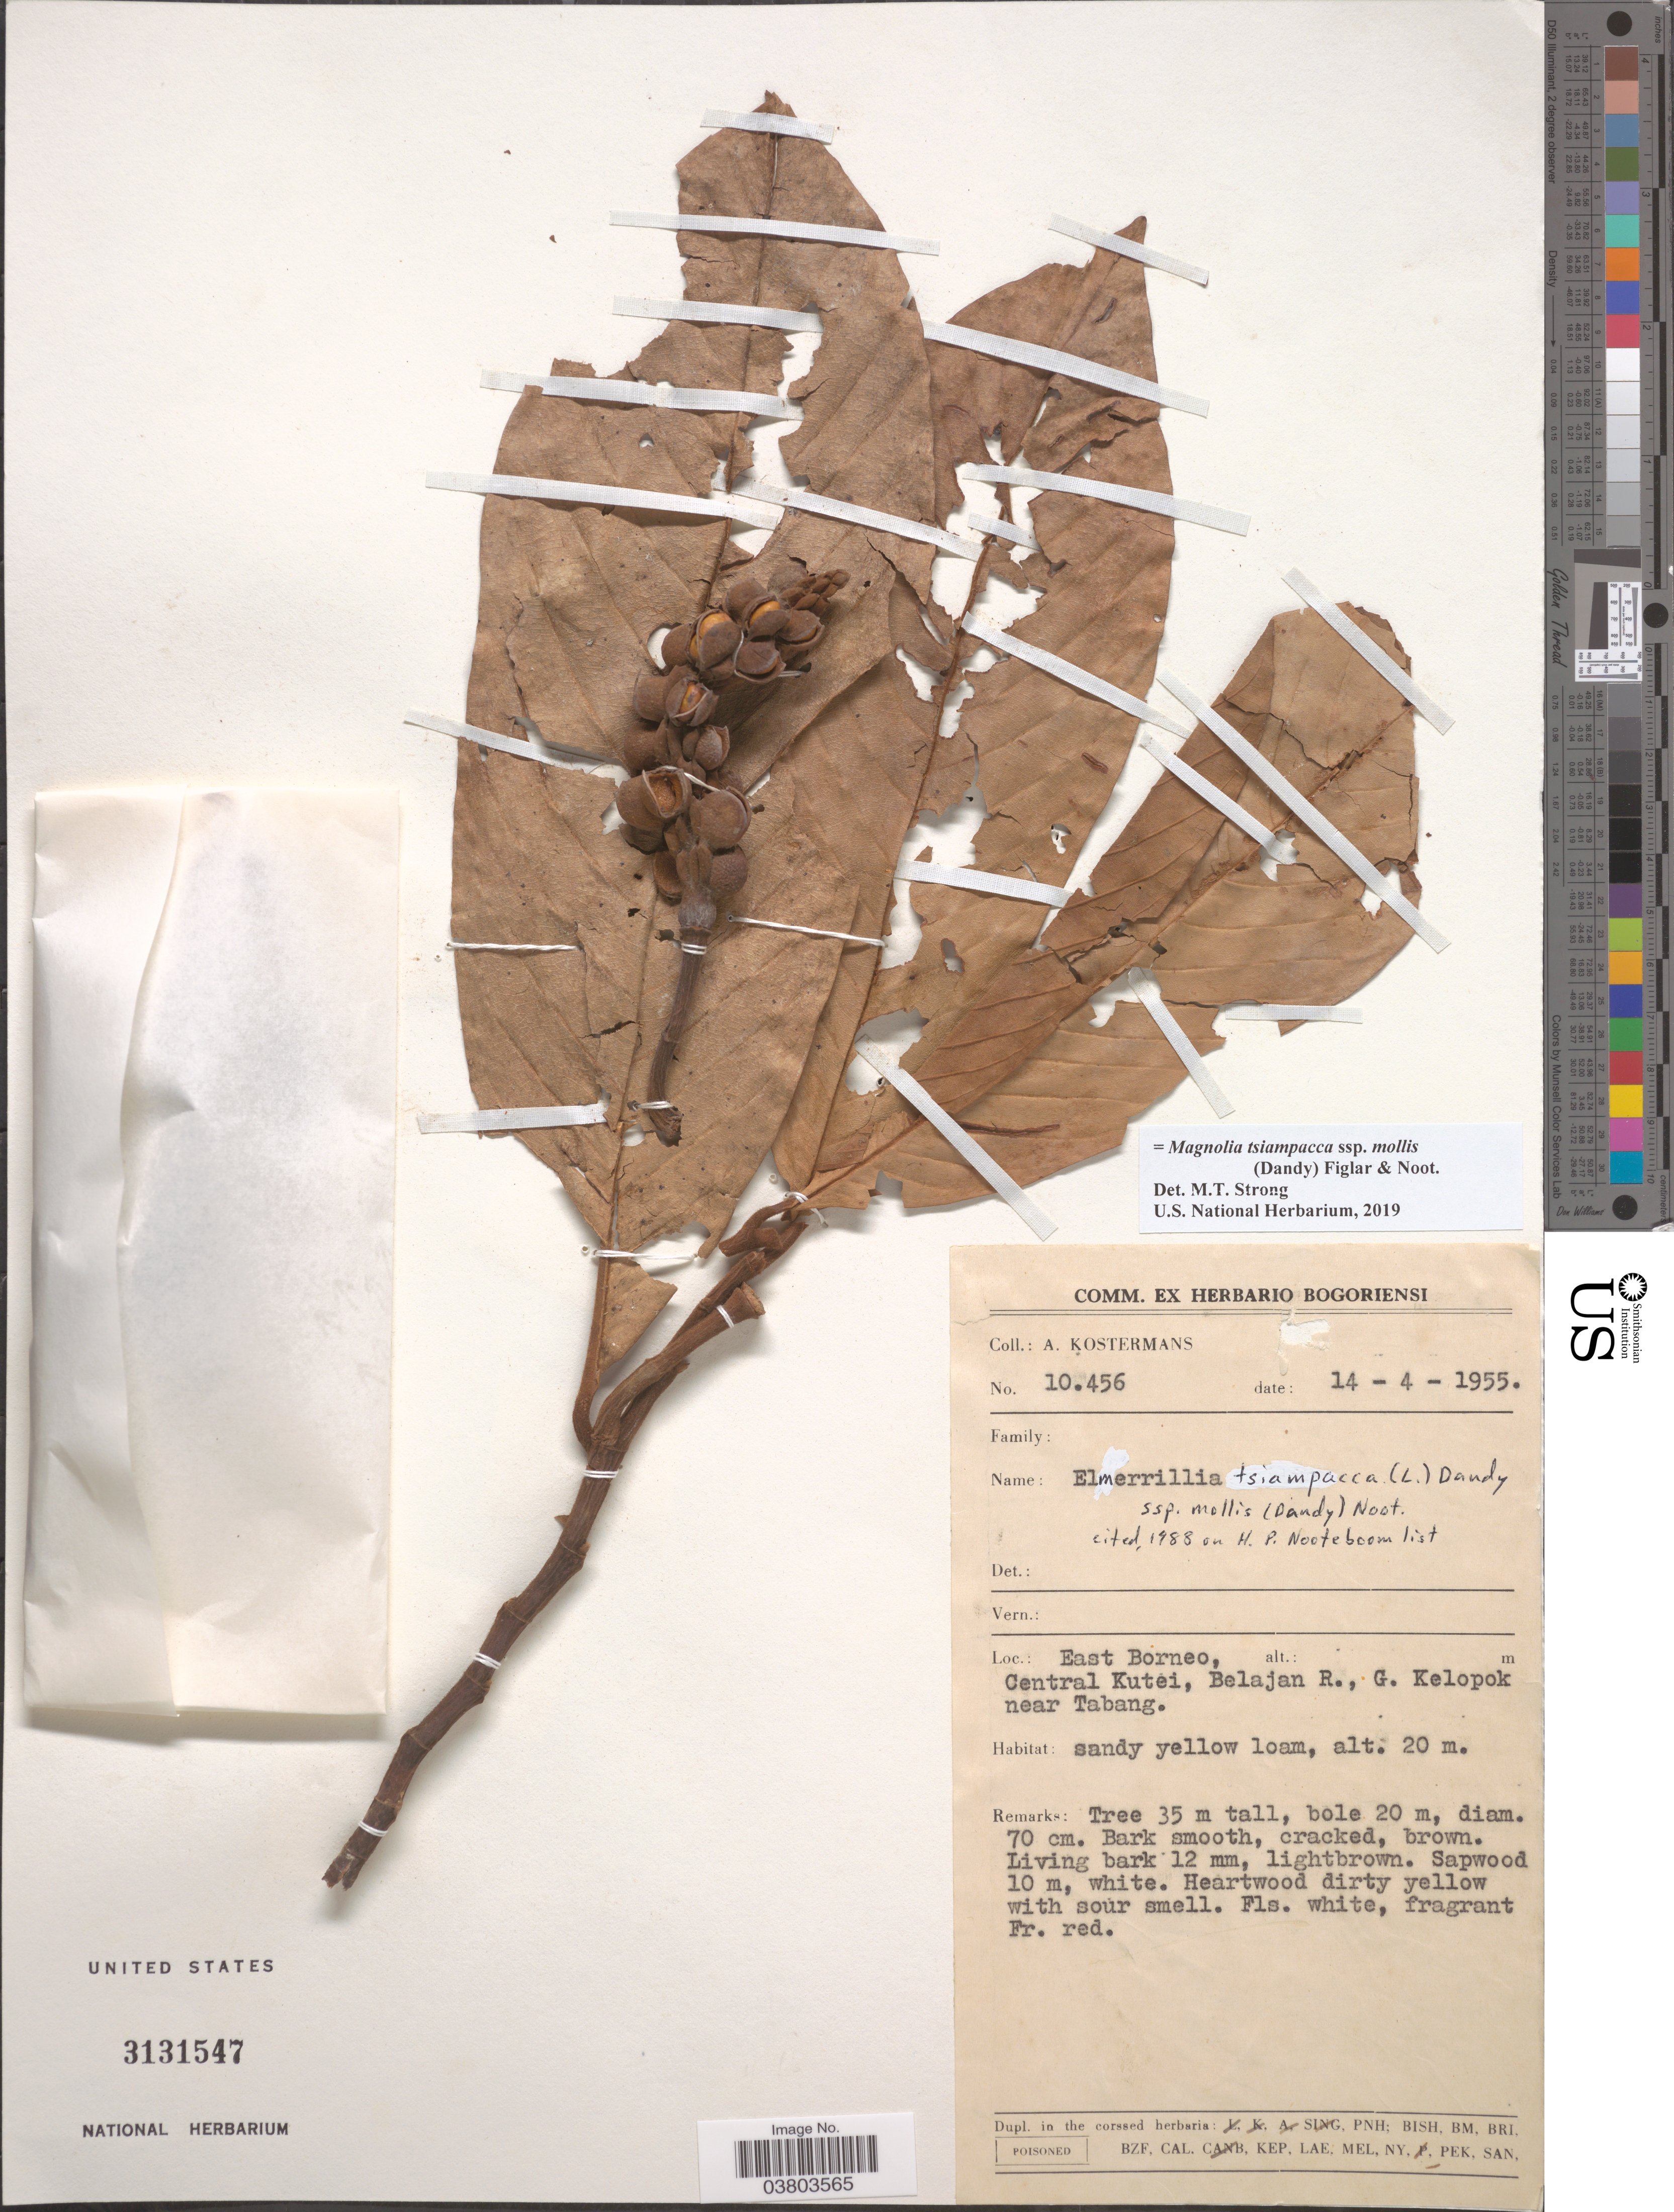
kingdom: Plantae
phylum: Tracheophyta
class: Magnoliopsida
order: Magnoliales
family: Magnoliaceae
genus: Magnolia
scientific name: Magnolia tsiampacca subsp. mollis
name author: (Dandy) Figlar & Noot.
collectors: A. J. G. Kostermans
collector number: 10456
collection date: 1955-04-14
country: Indonesia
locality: East Borneo, Central Kutei, Belajan R., G. Kelopok near Tabang.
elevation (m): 20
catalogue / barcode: US 3131547